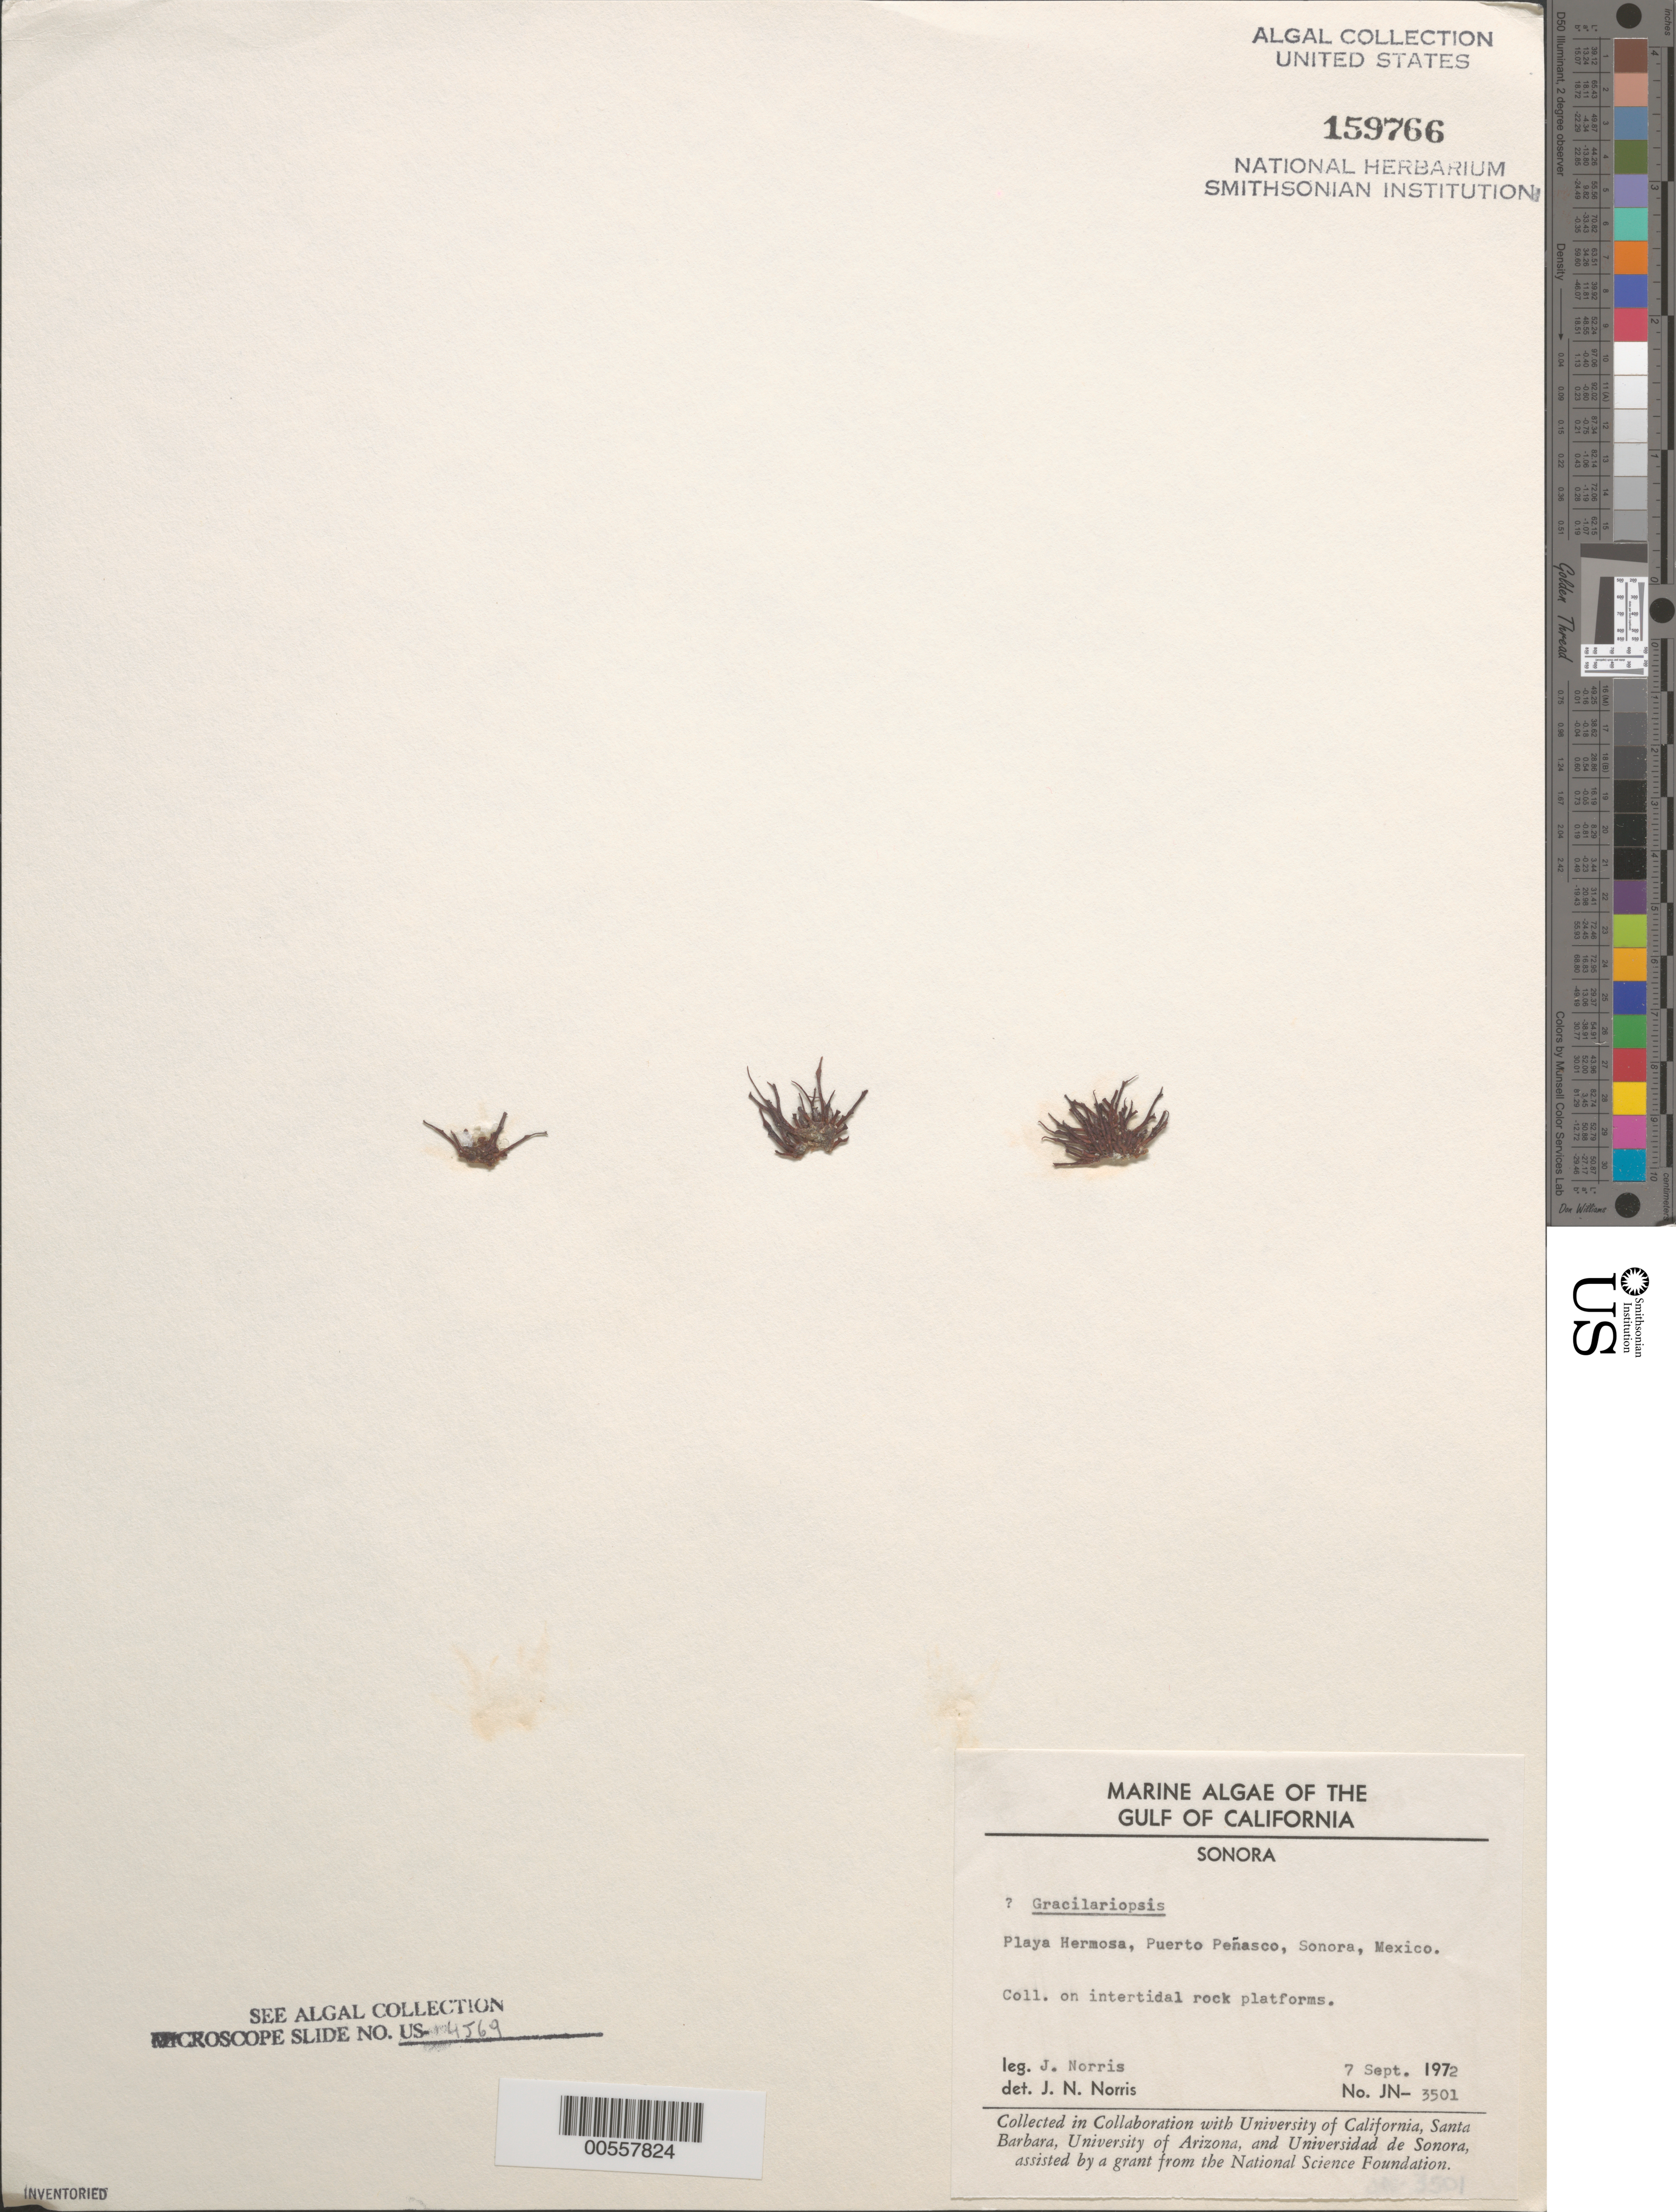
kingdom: Plantae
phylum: Rhodophyta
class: Florideophyceae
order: Gracilariales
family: Gracilariaceae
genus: Gracilariopsis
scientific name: Gracilariopsis sp.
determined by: Norris, James N.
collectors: J. N. Norris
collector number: JN-3501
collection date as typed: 07 Sep 1972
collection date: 1972-09-07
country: Mexico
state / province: Sonora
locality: Playa Hermosa, Puerto Penasco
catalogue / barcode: US 159766